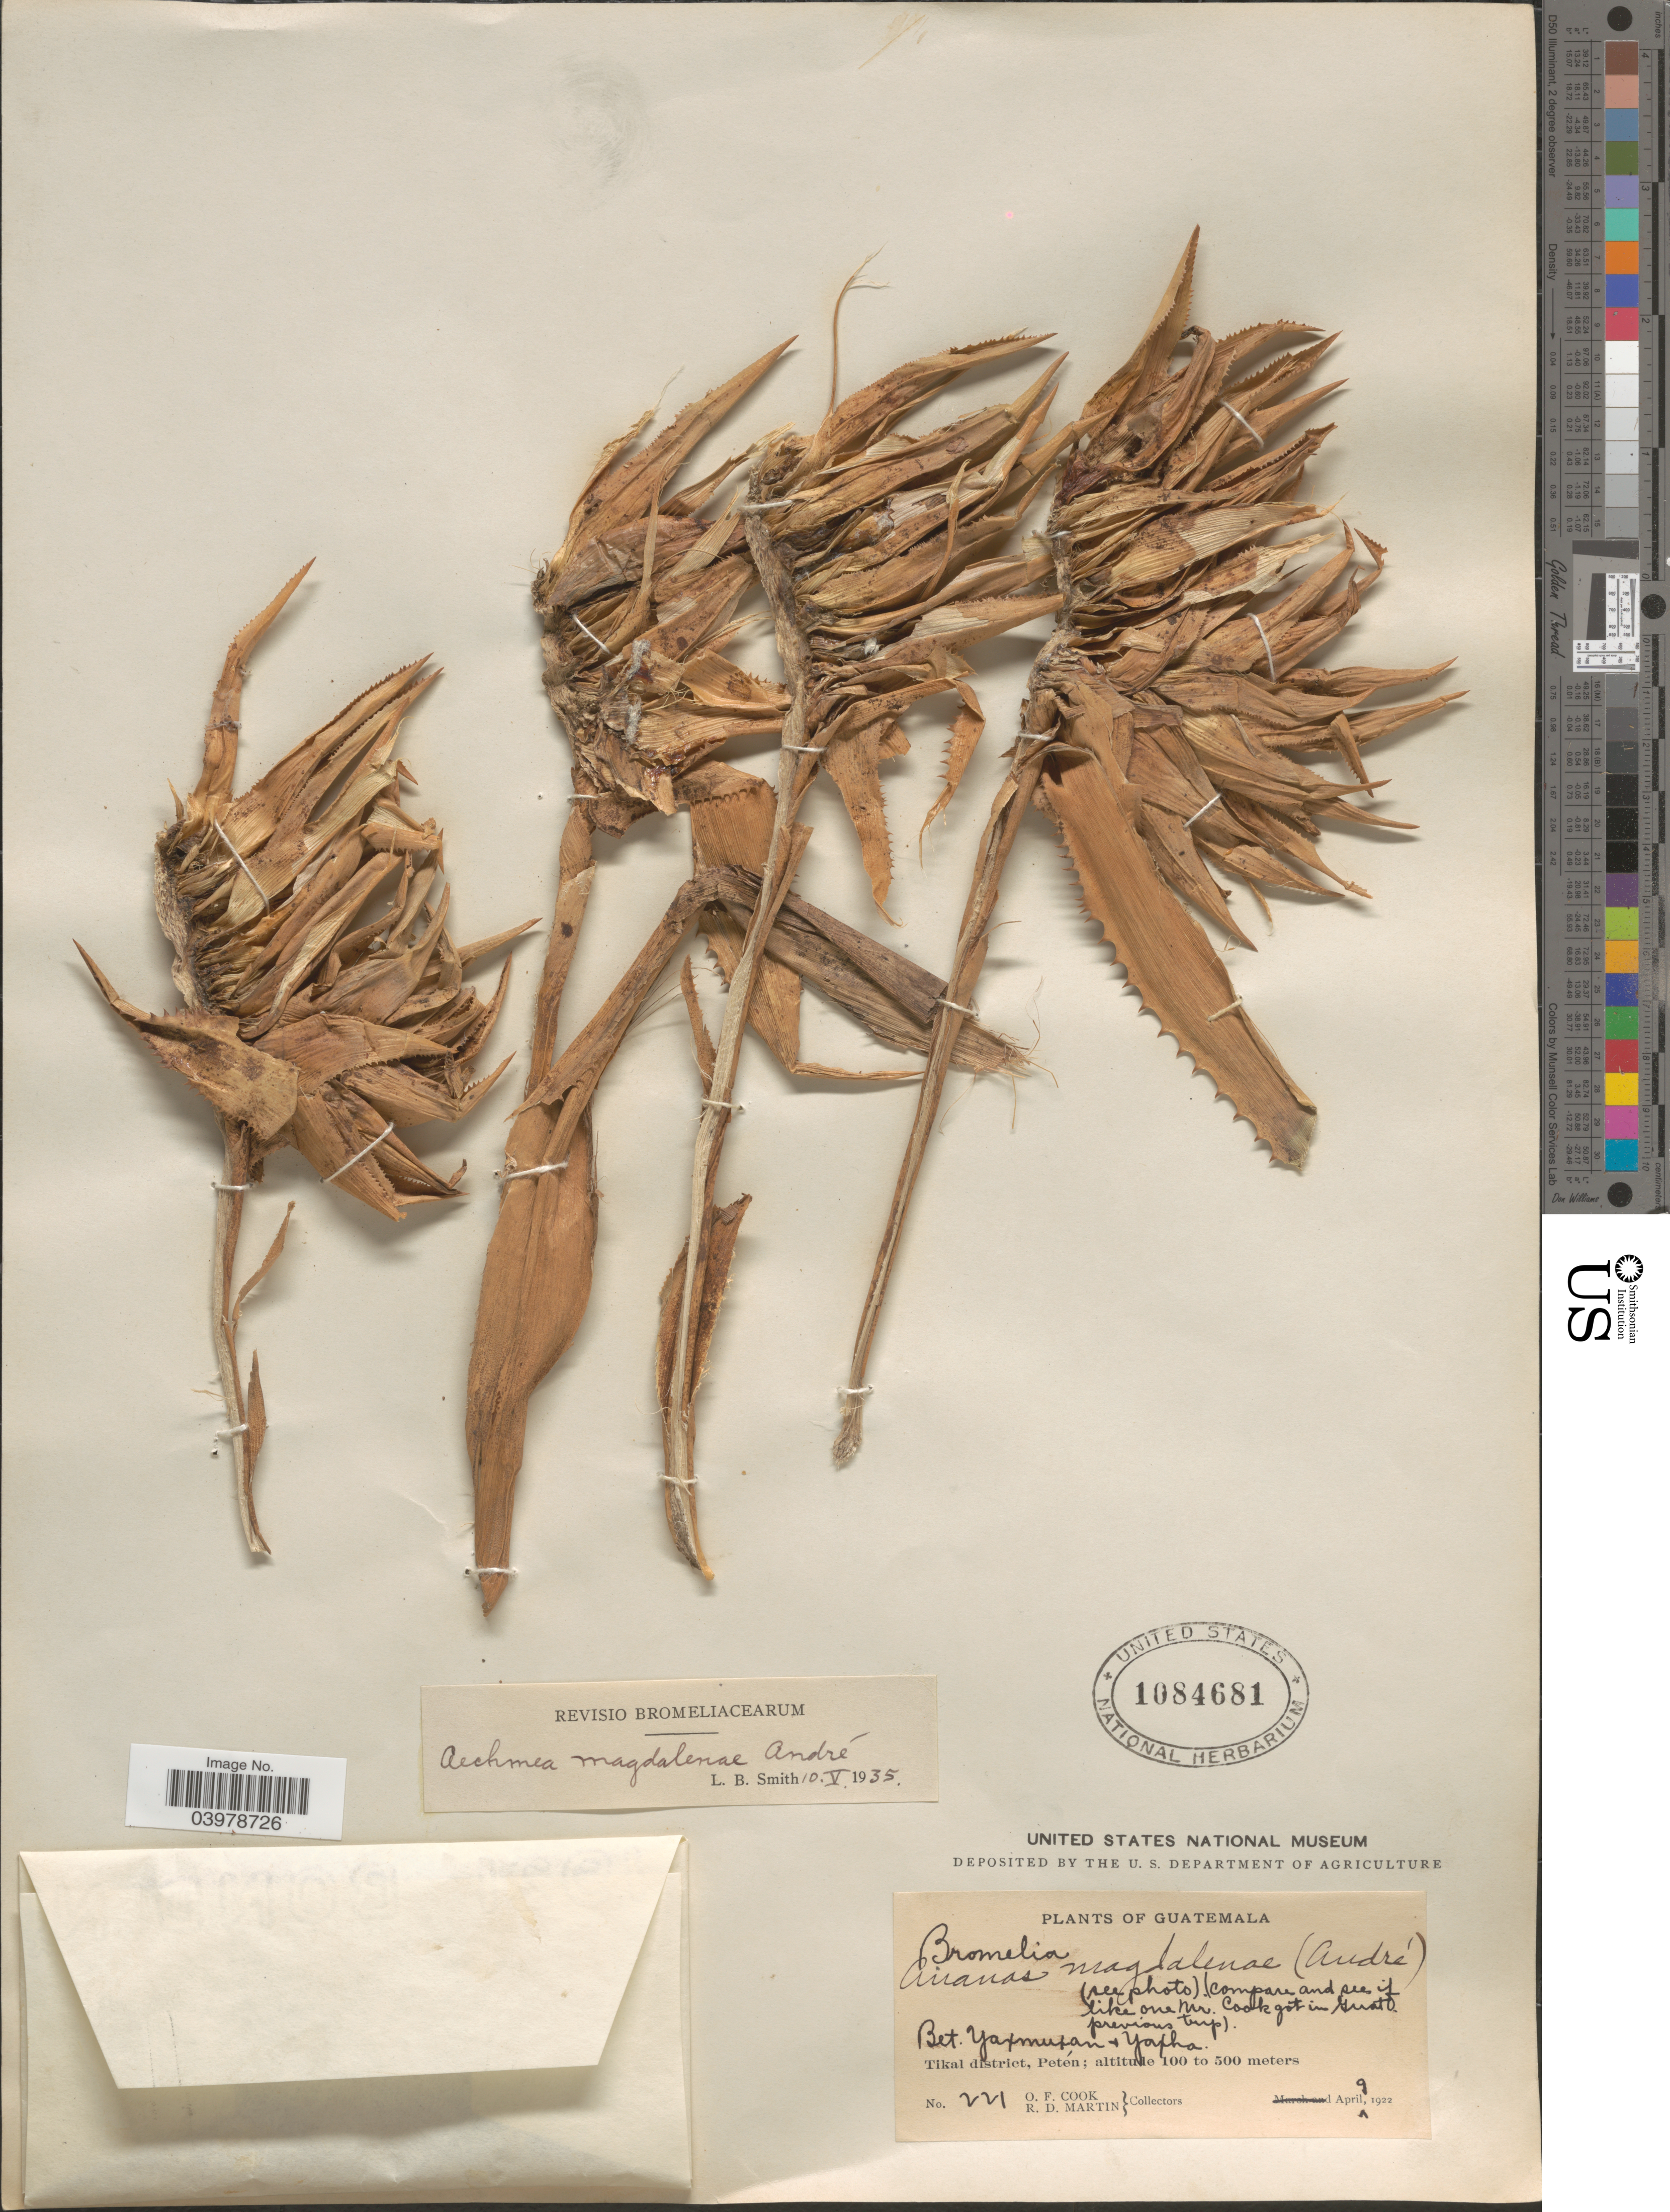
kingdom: Plantae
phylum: Tracheophyta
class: Liliopsida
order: Poales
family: Bromeliaceae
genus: Aechmea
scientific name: Aechmea magdalenae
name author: (André) André ex Baker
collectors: O. F. Cook & R. D. Martin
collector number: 221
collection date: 1922-04-09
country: Guatemala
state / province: El Peten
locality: Bet. Yaxmuxan & Yaxha. Tikal district.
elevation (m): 100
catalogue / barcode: US 1084681